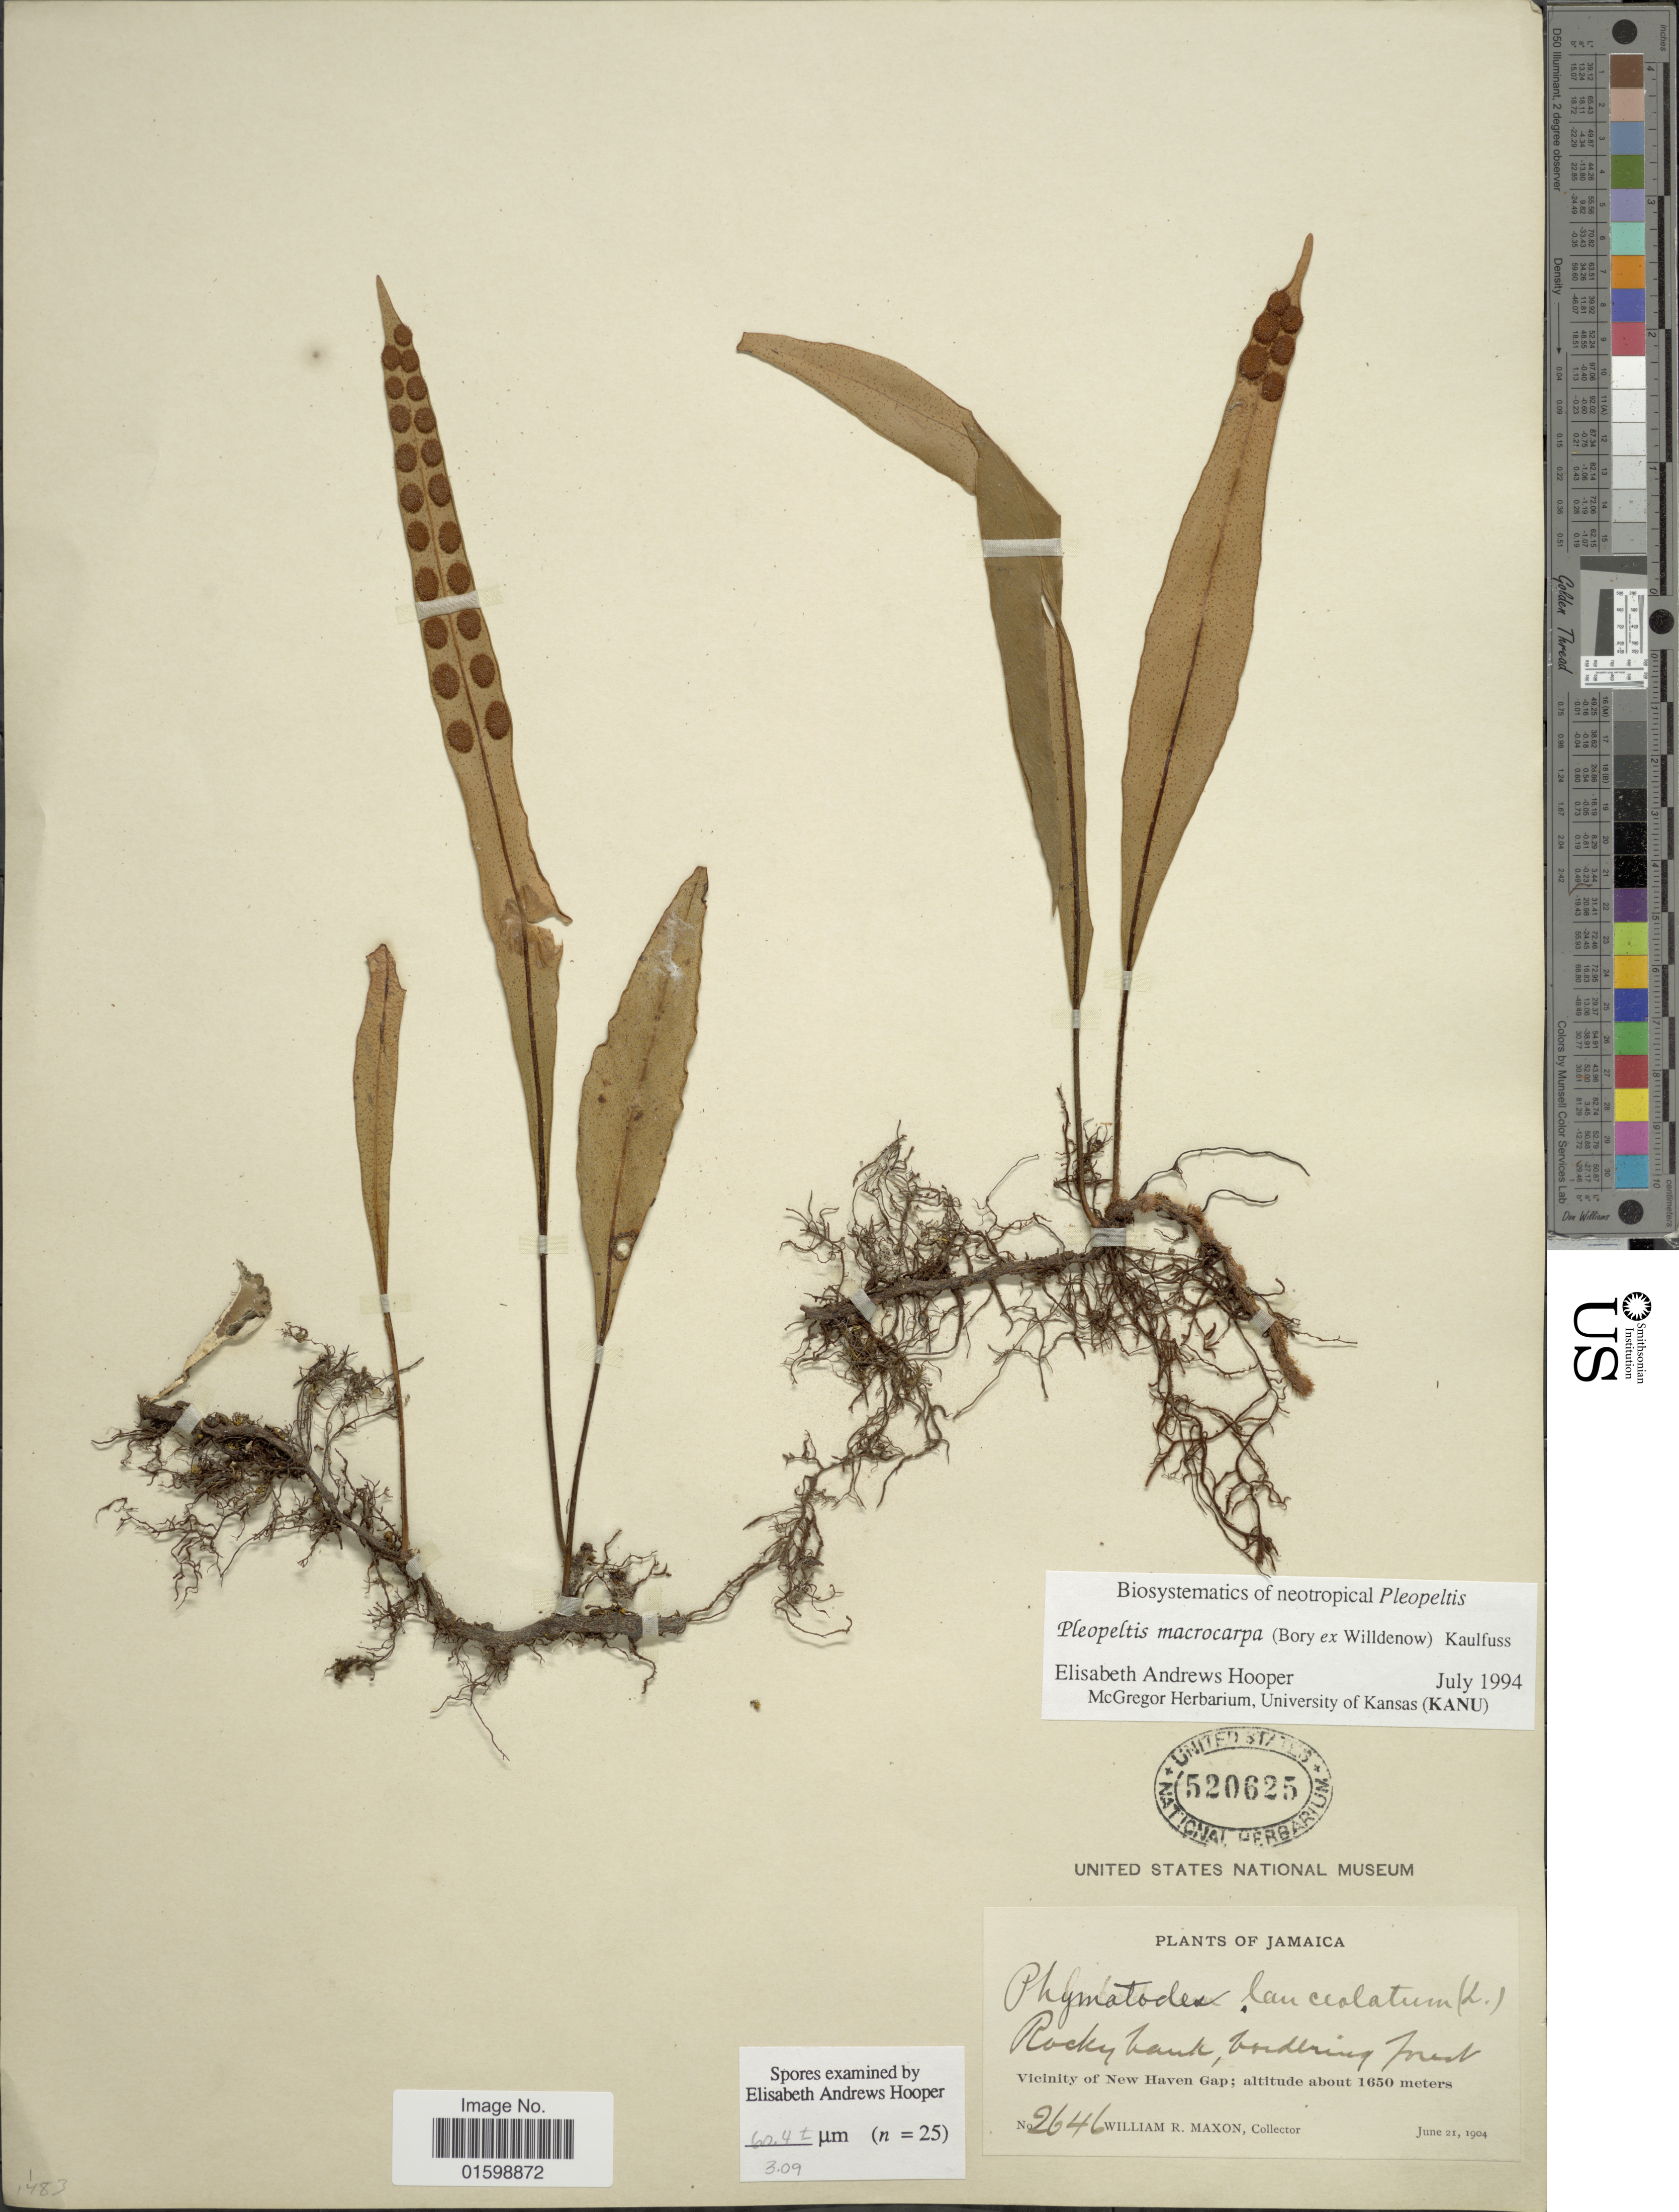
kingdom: Plantae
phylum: Tracheophyta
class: Polypodiopsida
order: Polypodiales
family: Polypodiaceae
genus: Pleopeltis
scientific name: Pleopeltis marginata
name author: A.R. Sm. & Tejero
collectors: W. R. Maxon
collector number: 2646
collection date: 1904-06-21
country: Jamaica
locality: Rocky bank, bordering forest, vicinity of New Haven Gap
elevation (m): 1650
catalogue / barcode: US 520625